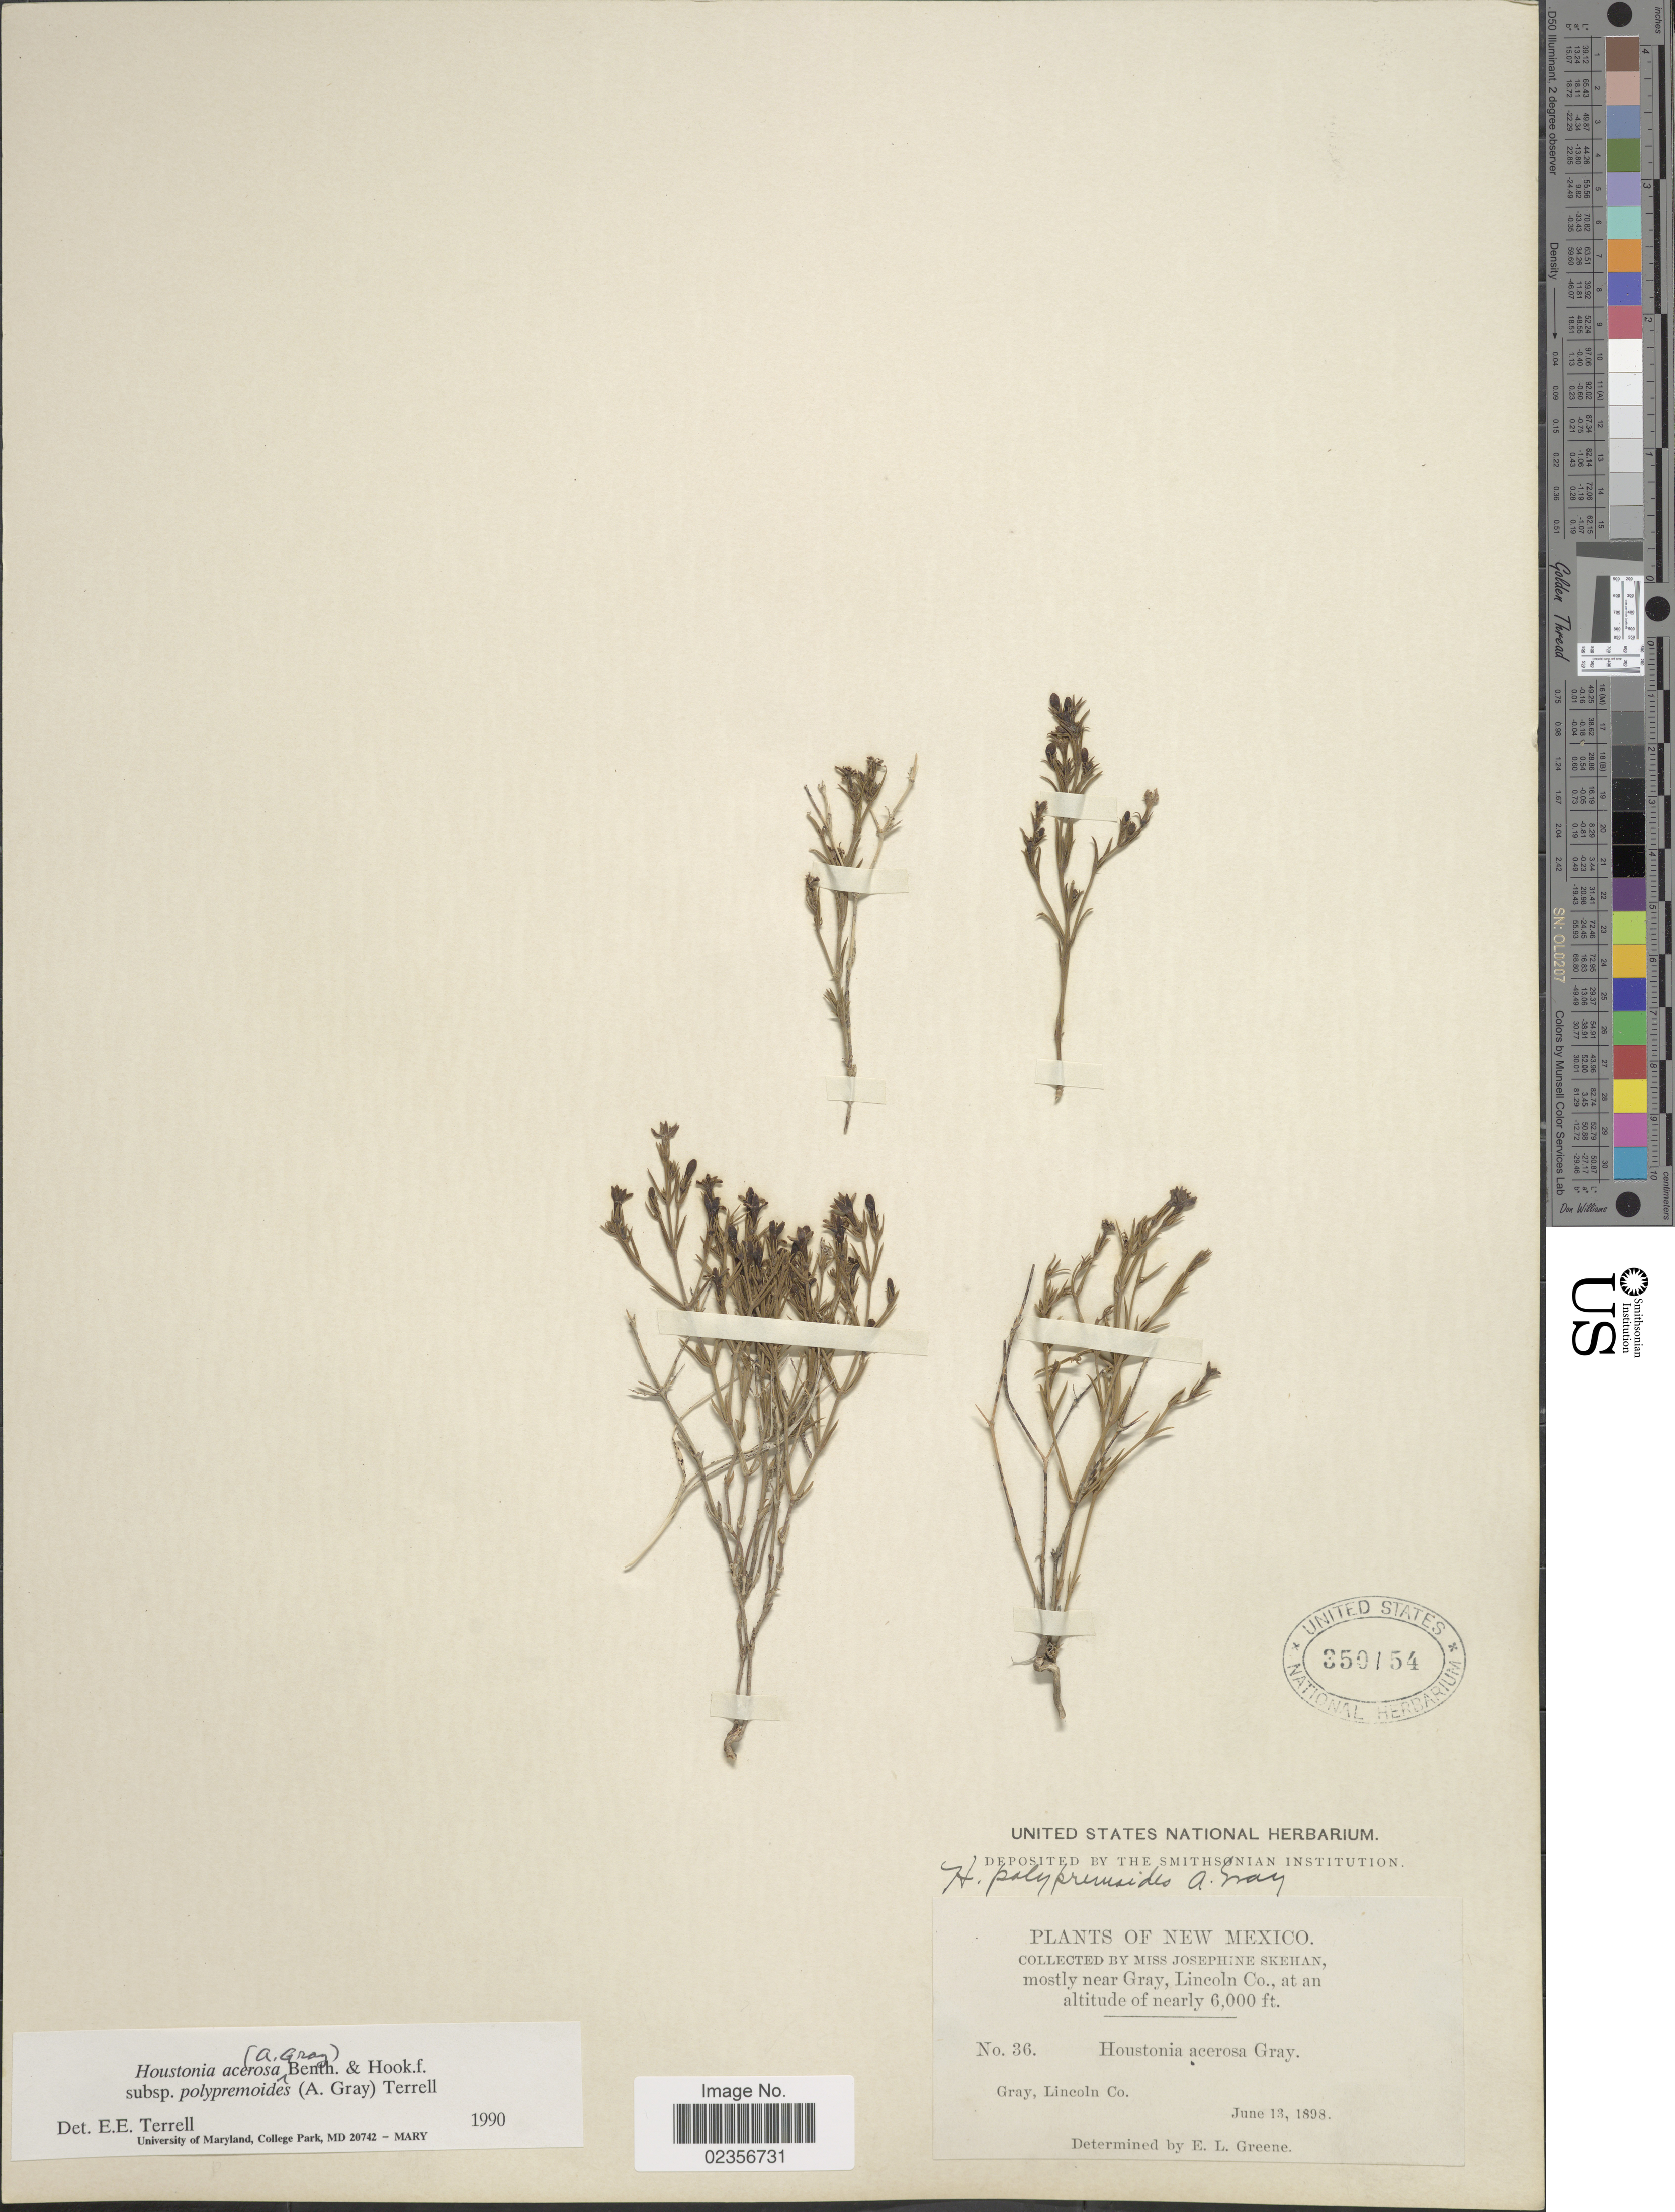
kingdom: Plantae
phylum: Tracheophyta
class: Magnoliopsida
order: Gentianales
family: Rubiaceae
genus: Houstonia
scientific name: Houstonia acerosa var. polypremoides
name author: (A. Gray) Terrell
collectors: J. Skehan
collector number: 36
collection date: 1898-06-13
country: United States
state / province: New Mexico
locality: Near Gray, Lincoln Co.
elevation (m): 1829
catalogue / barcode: US 350154